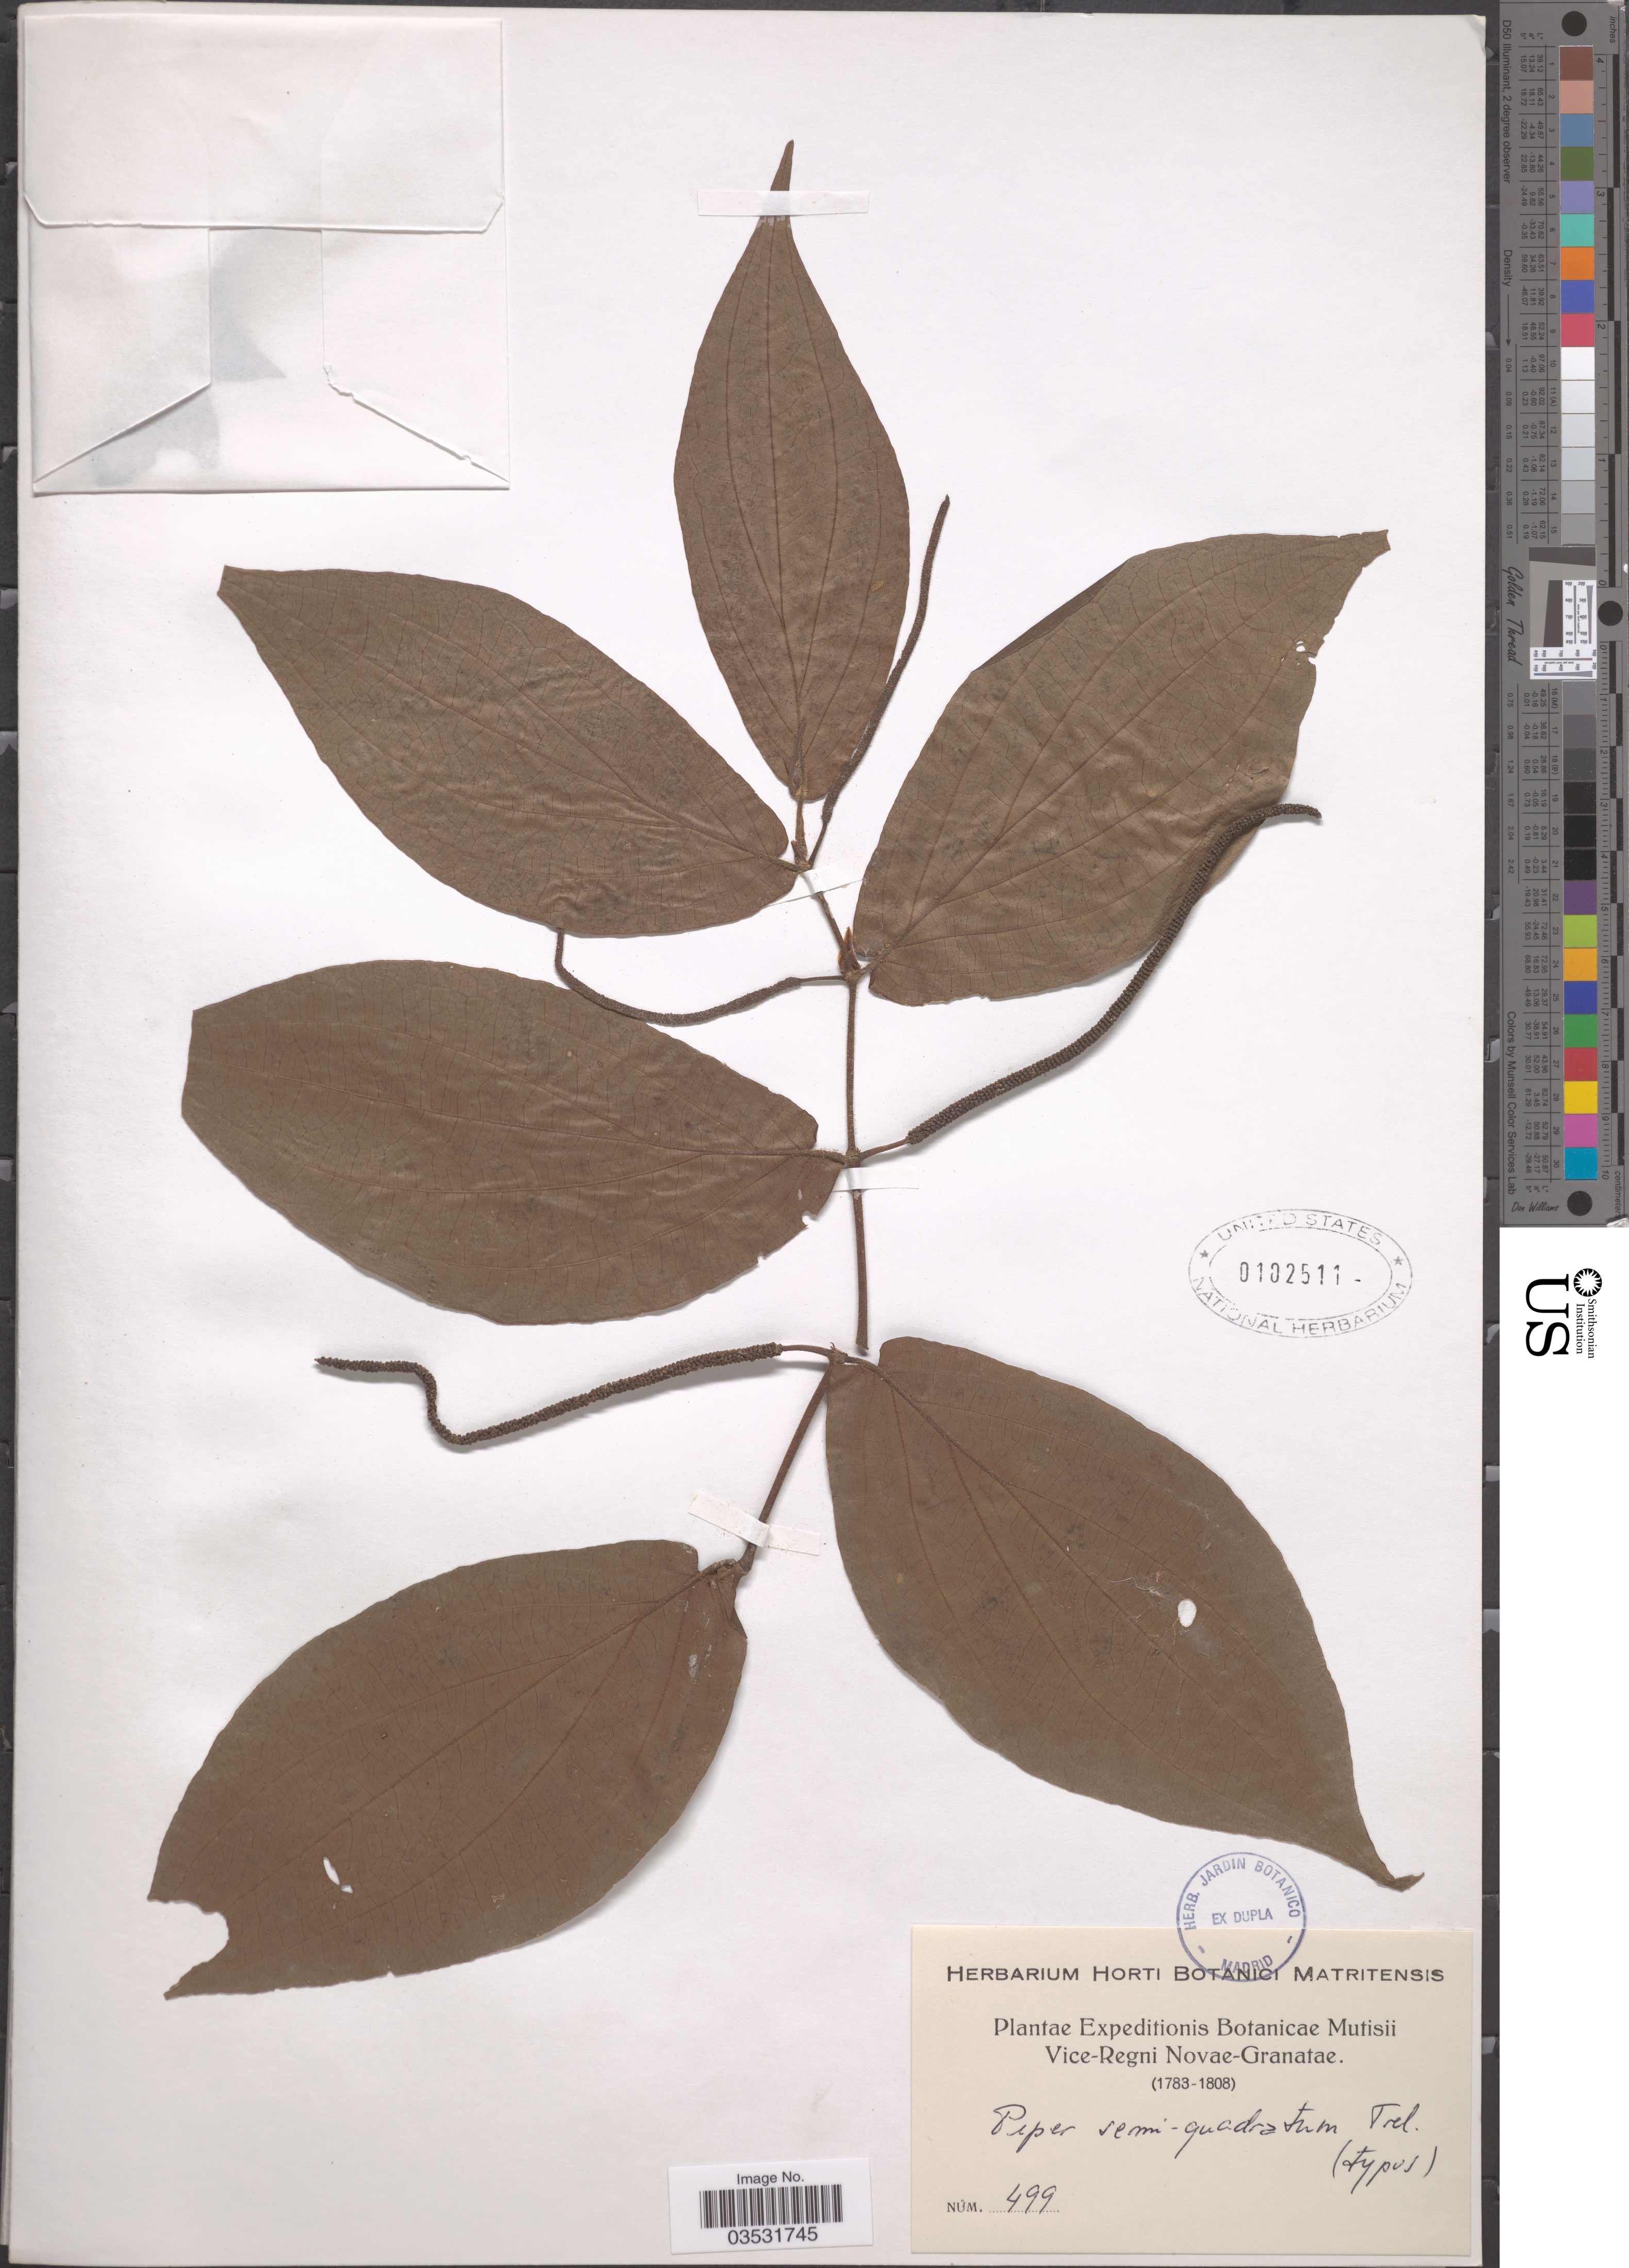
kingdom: Plantae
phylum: Tracheophyta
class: Magnoliopsida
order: Piperales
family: Piperaceae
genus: Piper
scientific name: Piper sp.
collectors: Expeditions Botanicae Mutisii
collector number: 499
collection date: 1783/1808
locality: Vice-Regni Novae-Granatae.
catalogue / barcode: US 102511